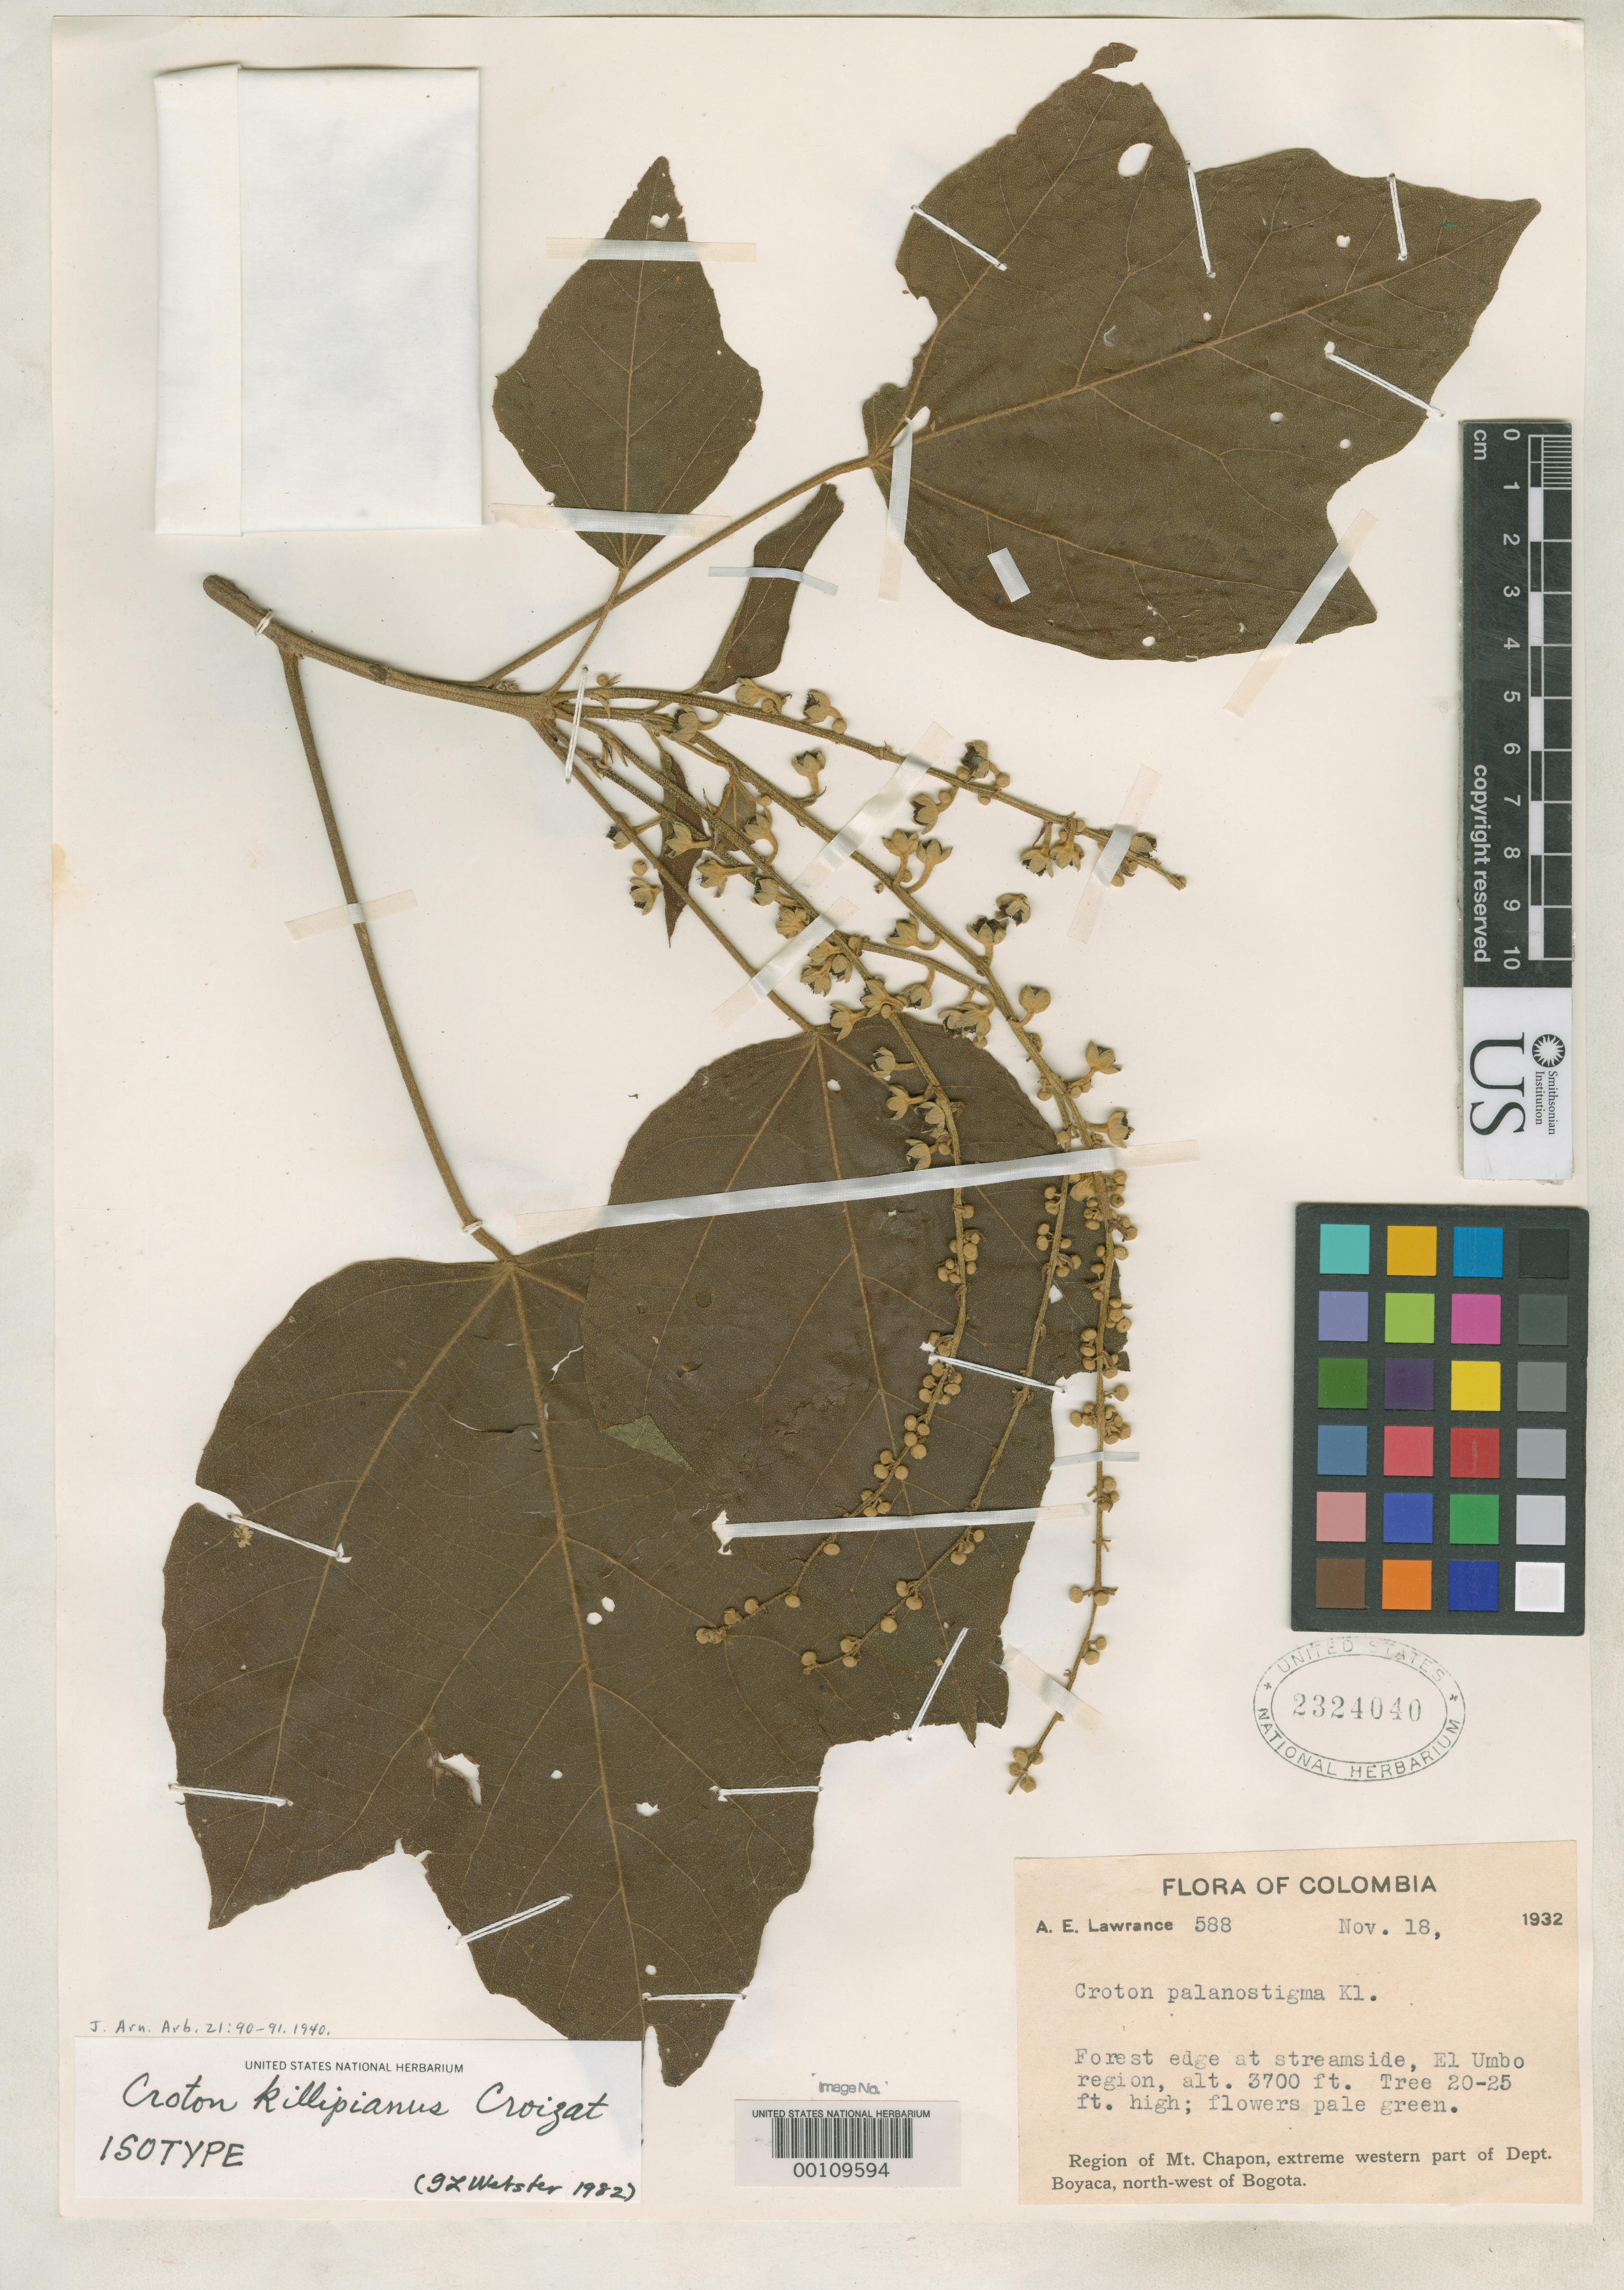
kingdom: Plantae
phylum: Tracheophyta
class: Magnoliopsida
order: Malpighiales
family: Euphorbiaceae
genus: Croton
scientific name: Croton killipianus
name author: Croizat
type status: Isotype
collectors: A. Lawrance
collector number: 588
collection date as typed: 18 Nov 1932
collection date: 1932-11-18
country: Colombia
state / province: Boyacá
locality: NW of Bogota, El Umbo region, Mt. Chapon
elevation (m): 1128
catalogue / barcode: US 2324040